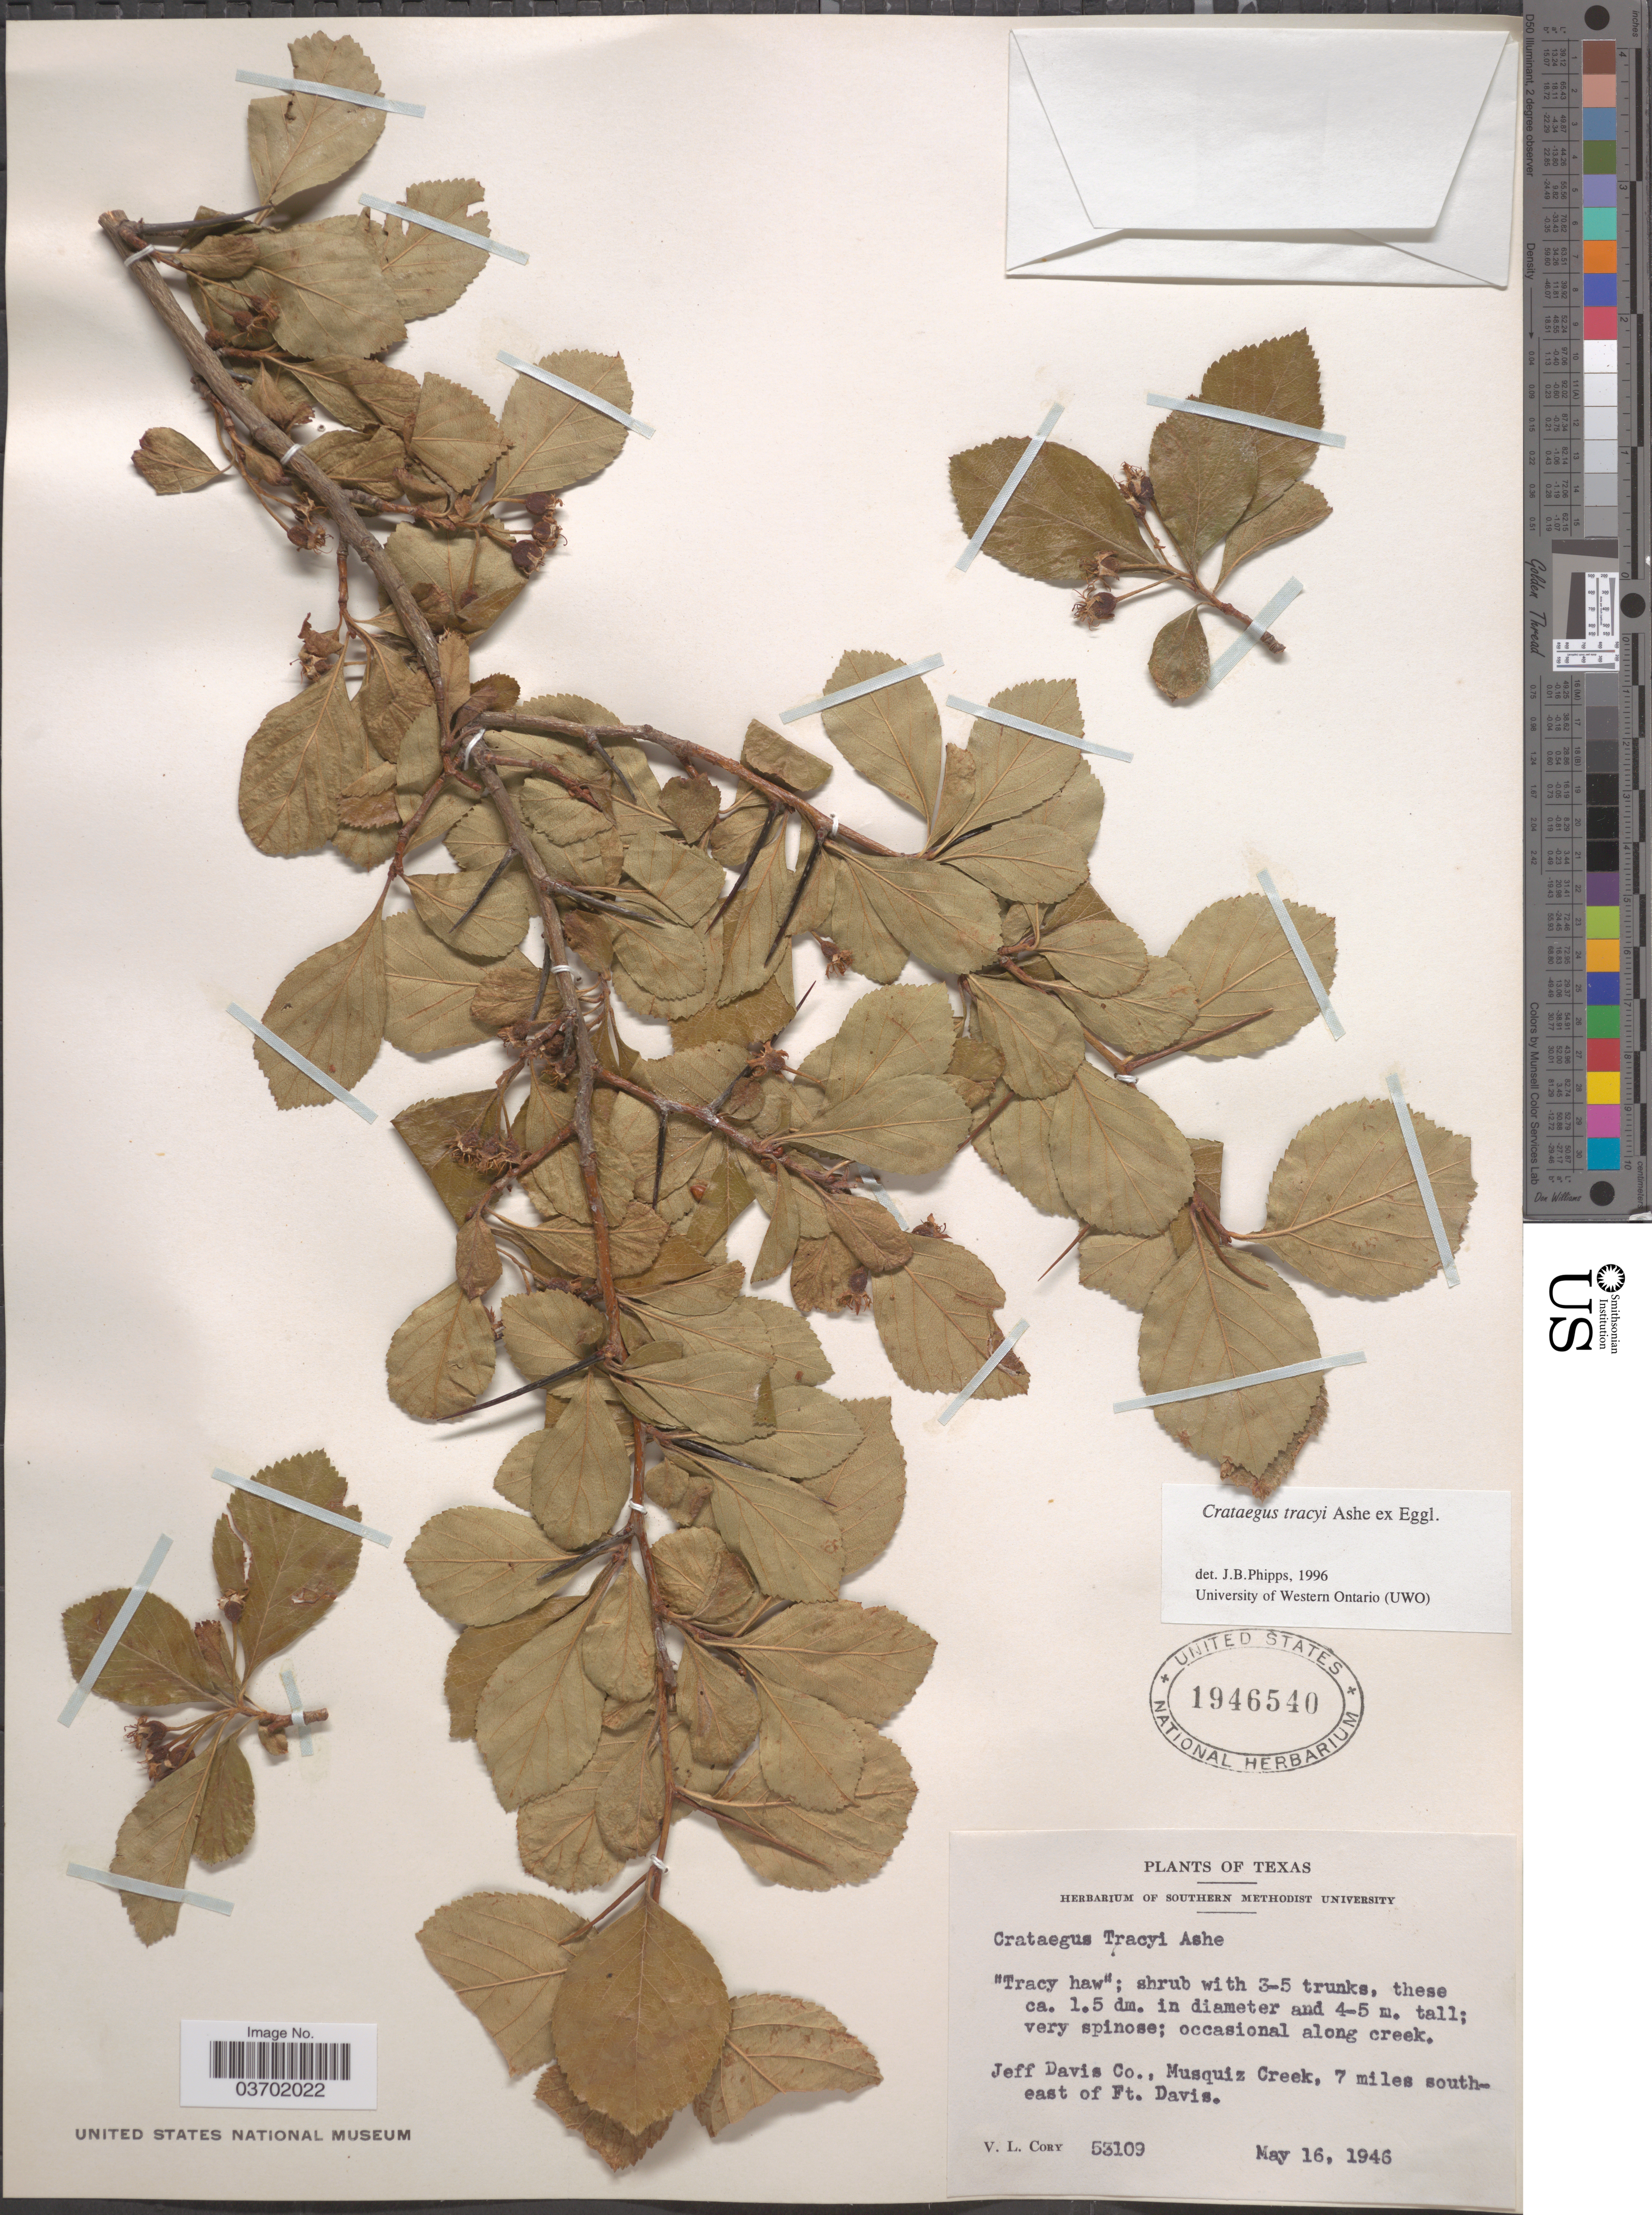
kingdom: Plantae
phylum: Tracheophyta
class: Magnoliopsida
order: Rosales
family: Rosaceae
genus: Crataegus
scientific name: Crataegus tracyi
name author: Ashe ex Eggl.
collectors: V. Cory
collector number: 53109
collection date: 1946-05-16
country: United States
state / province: Texas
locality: Jeff Davis Co., Musquiz Creek, 7 miles southeast of Ft. Davis.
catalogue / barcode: US 1946540